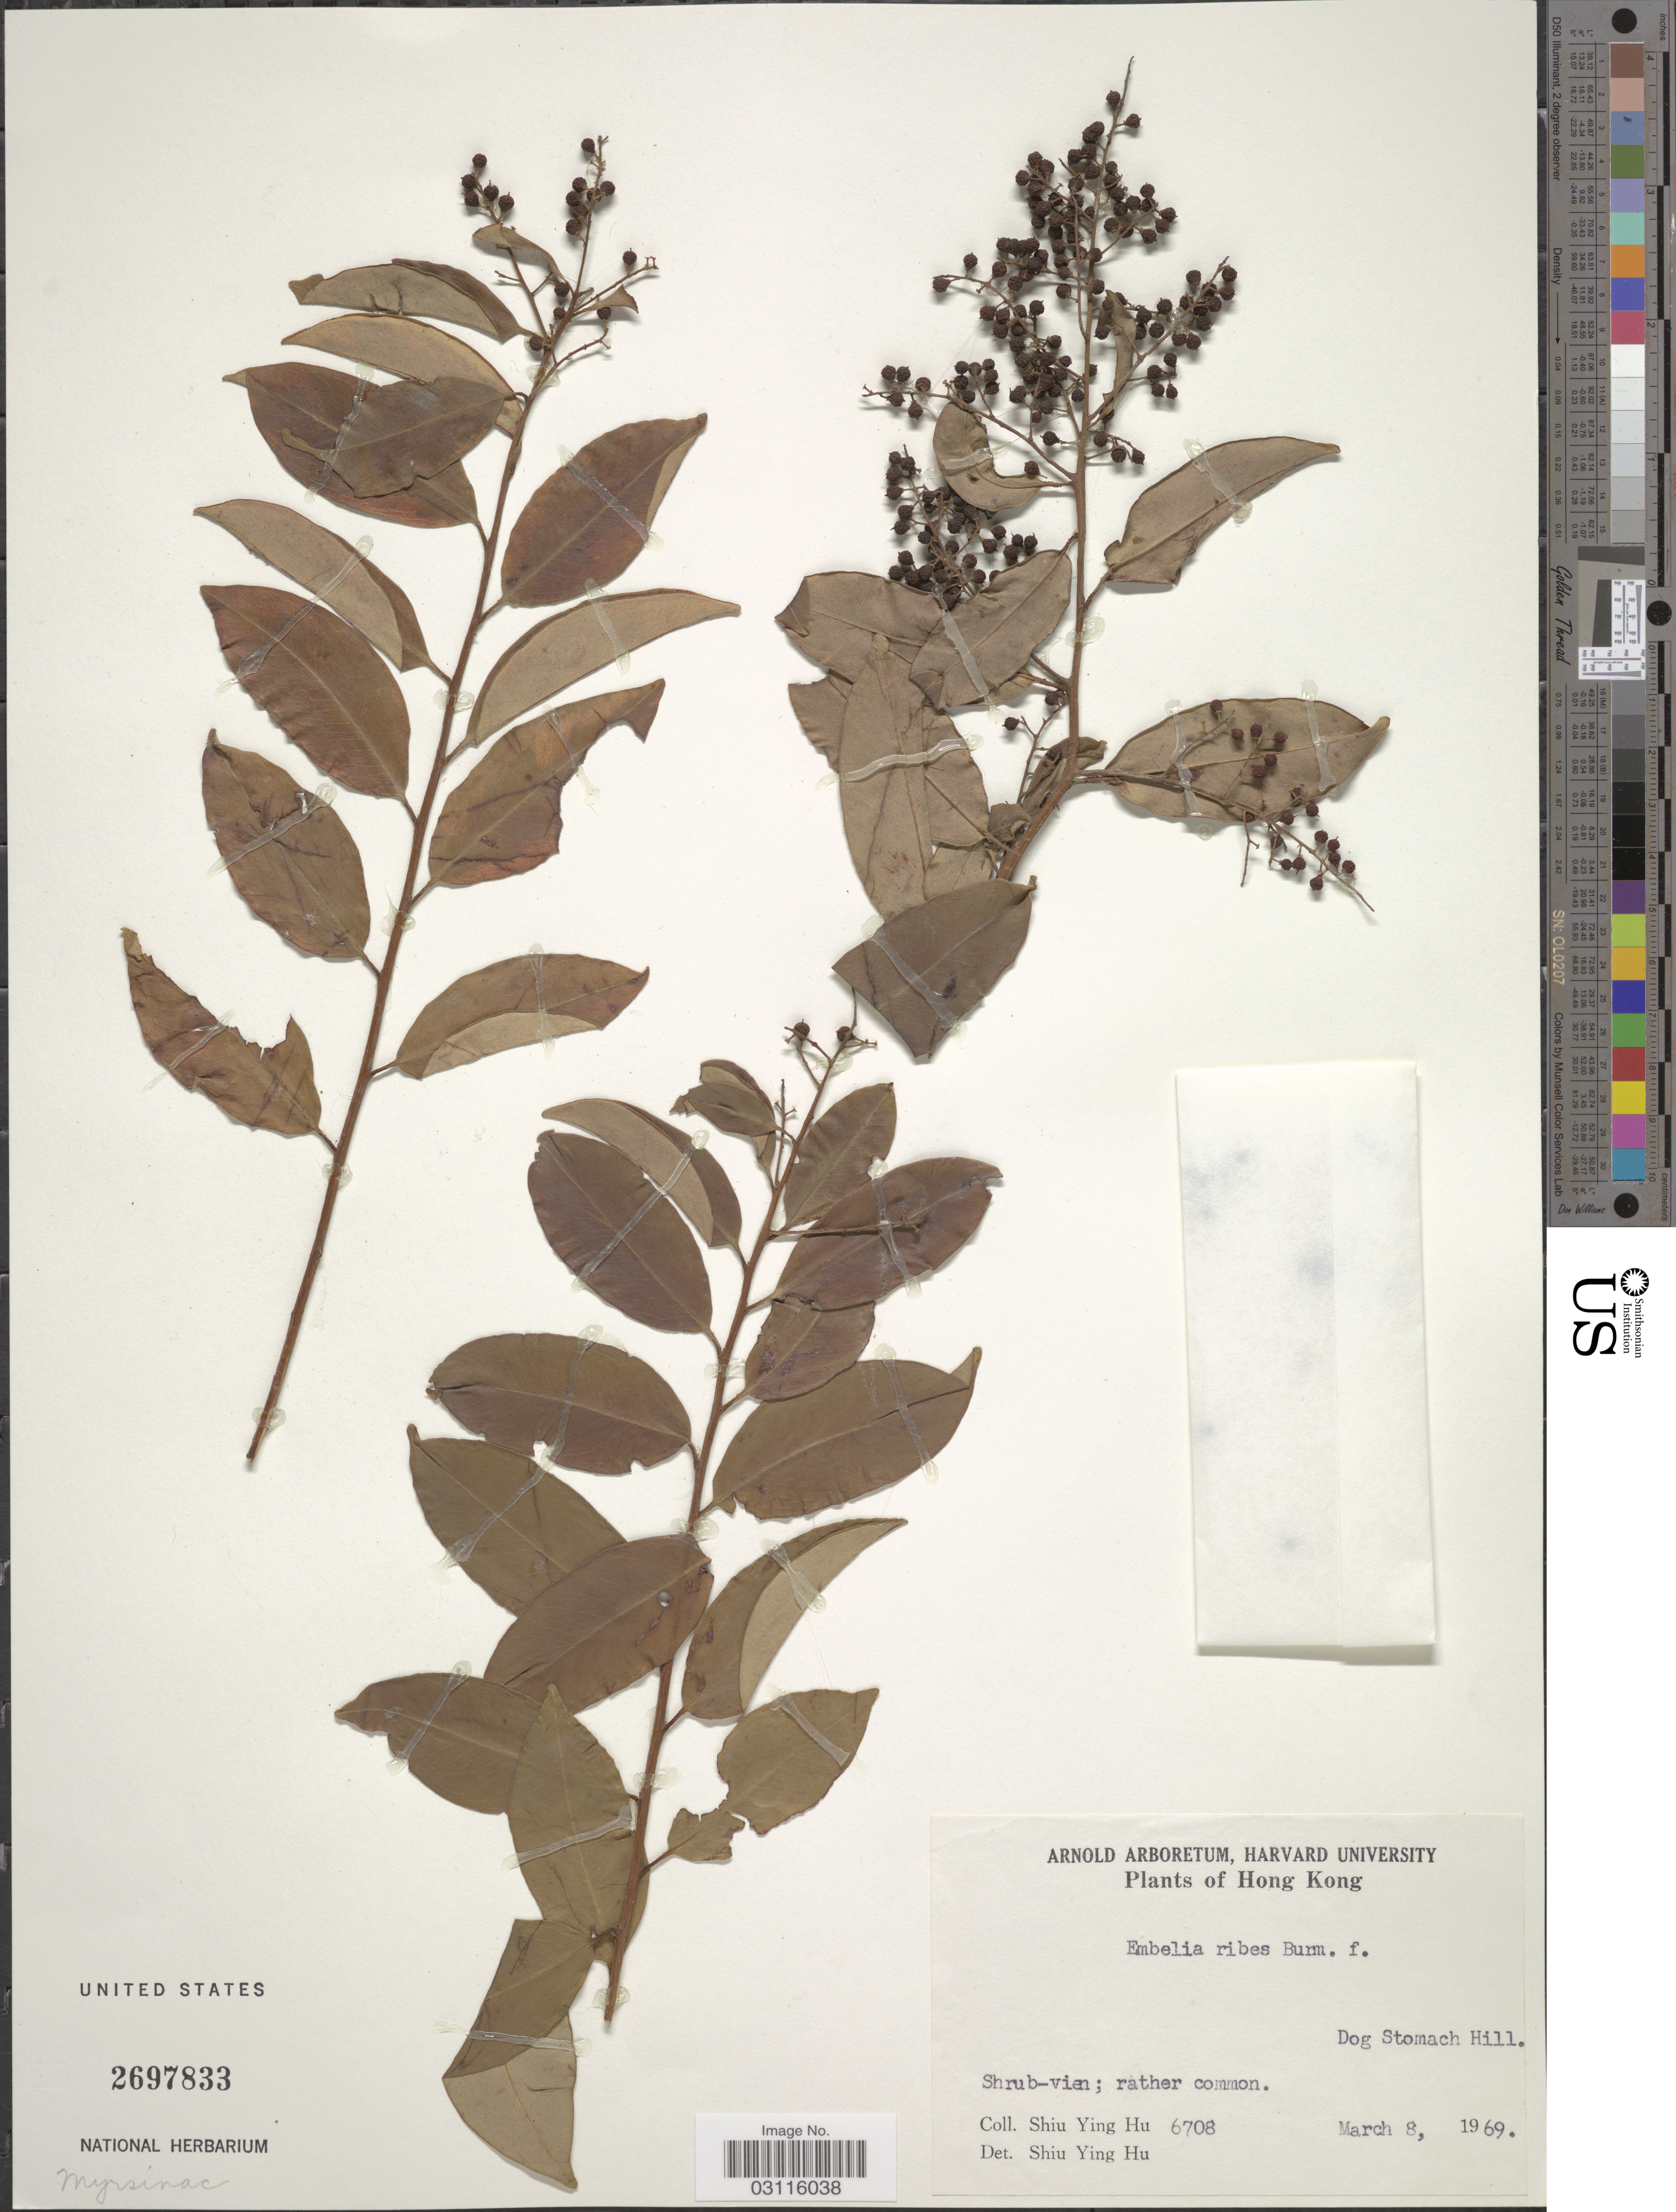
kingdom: Plantae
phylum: Tracheophyta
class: Magnoliopsida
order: Ericales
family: Primulaceae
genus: Embelia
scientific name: Embelia ribes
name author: Burm. f.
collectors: S. Y. Hu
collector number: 6708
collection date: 1969-03-08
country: China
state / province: Hong Kong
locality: Dog Stomach Hill.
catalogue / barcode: US 2697833